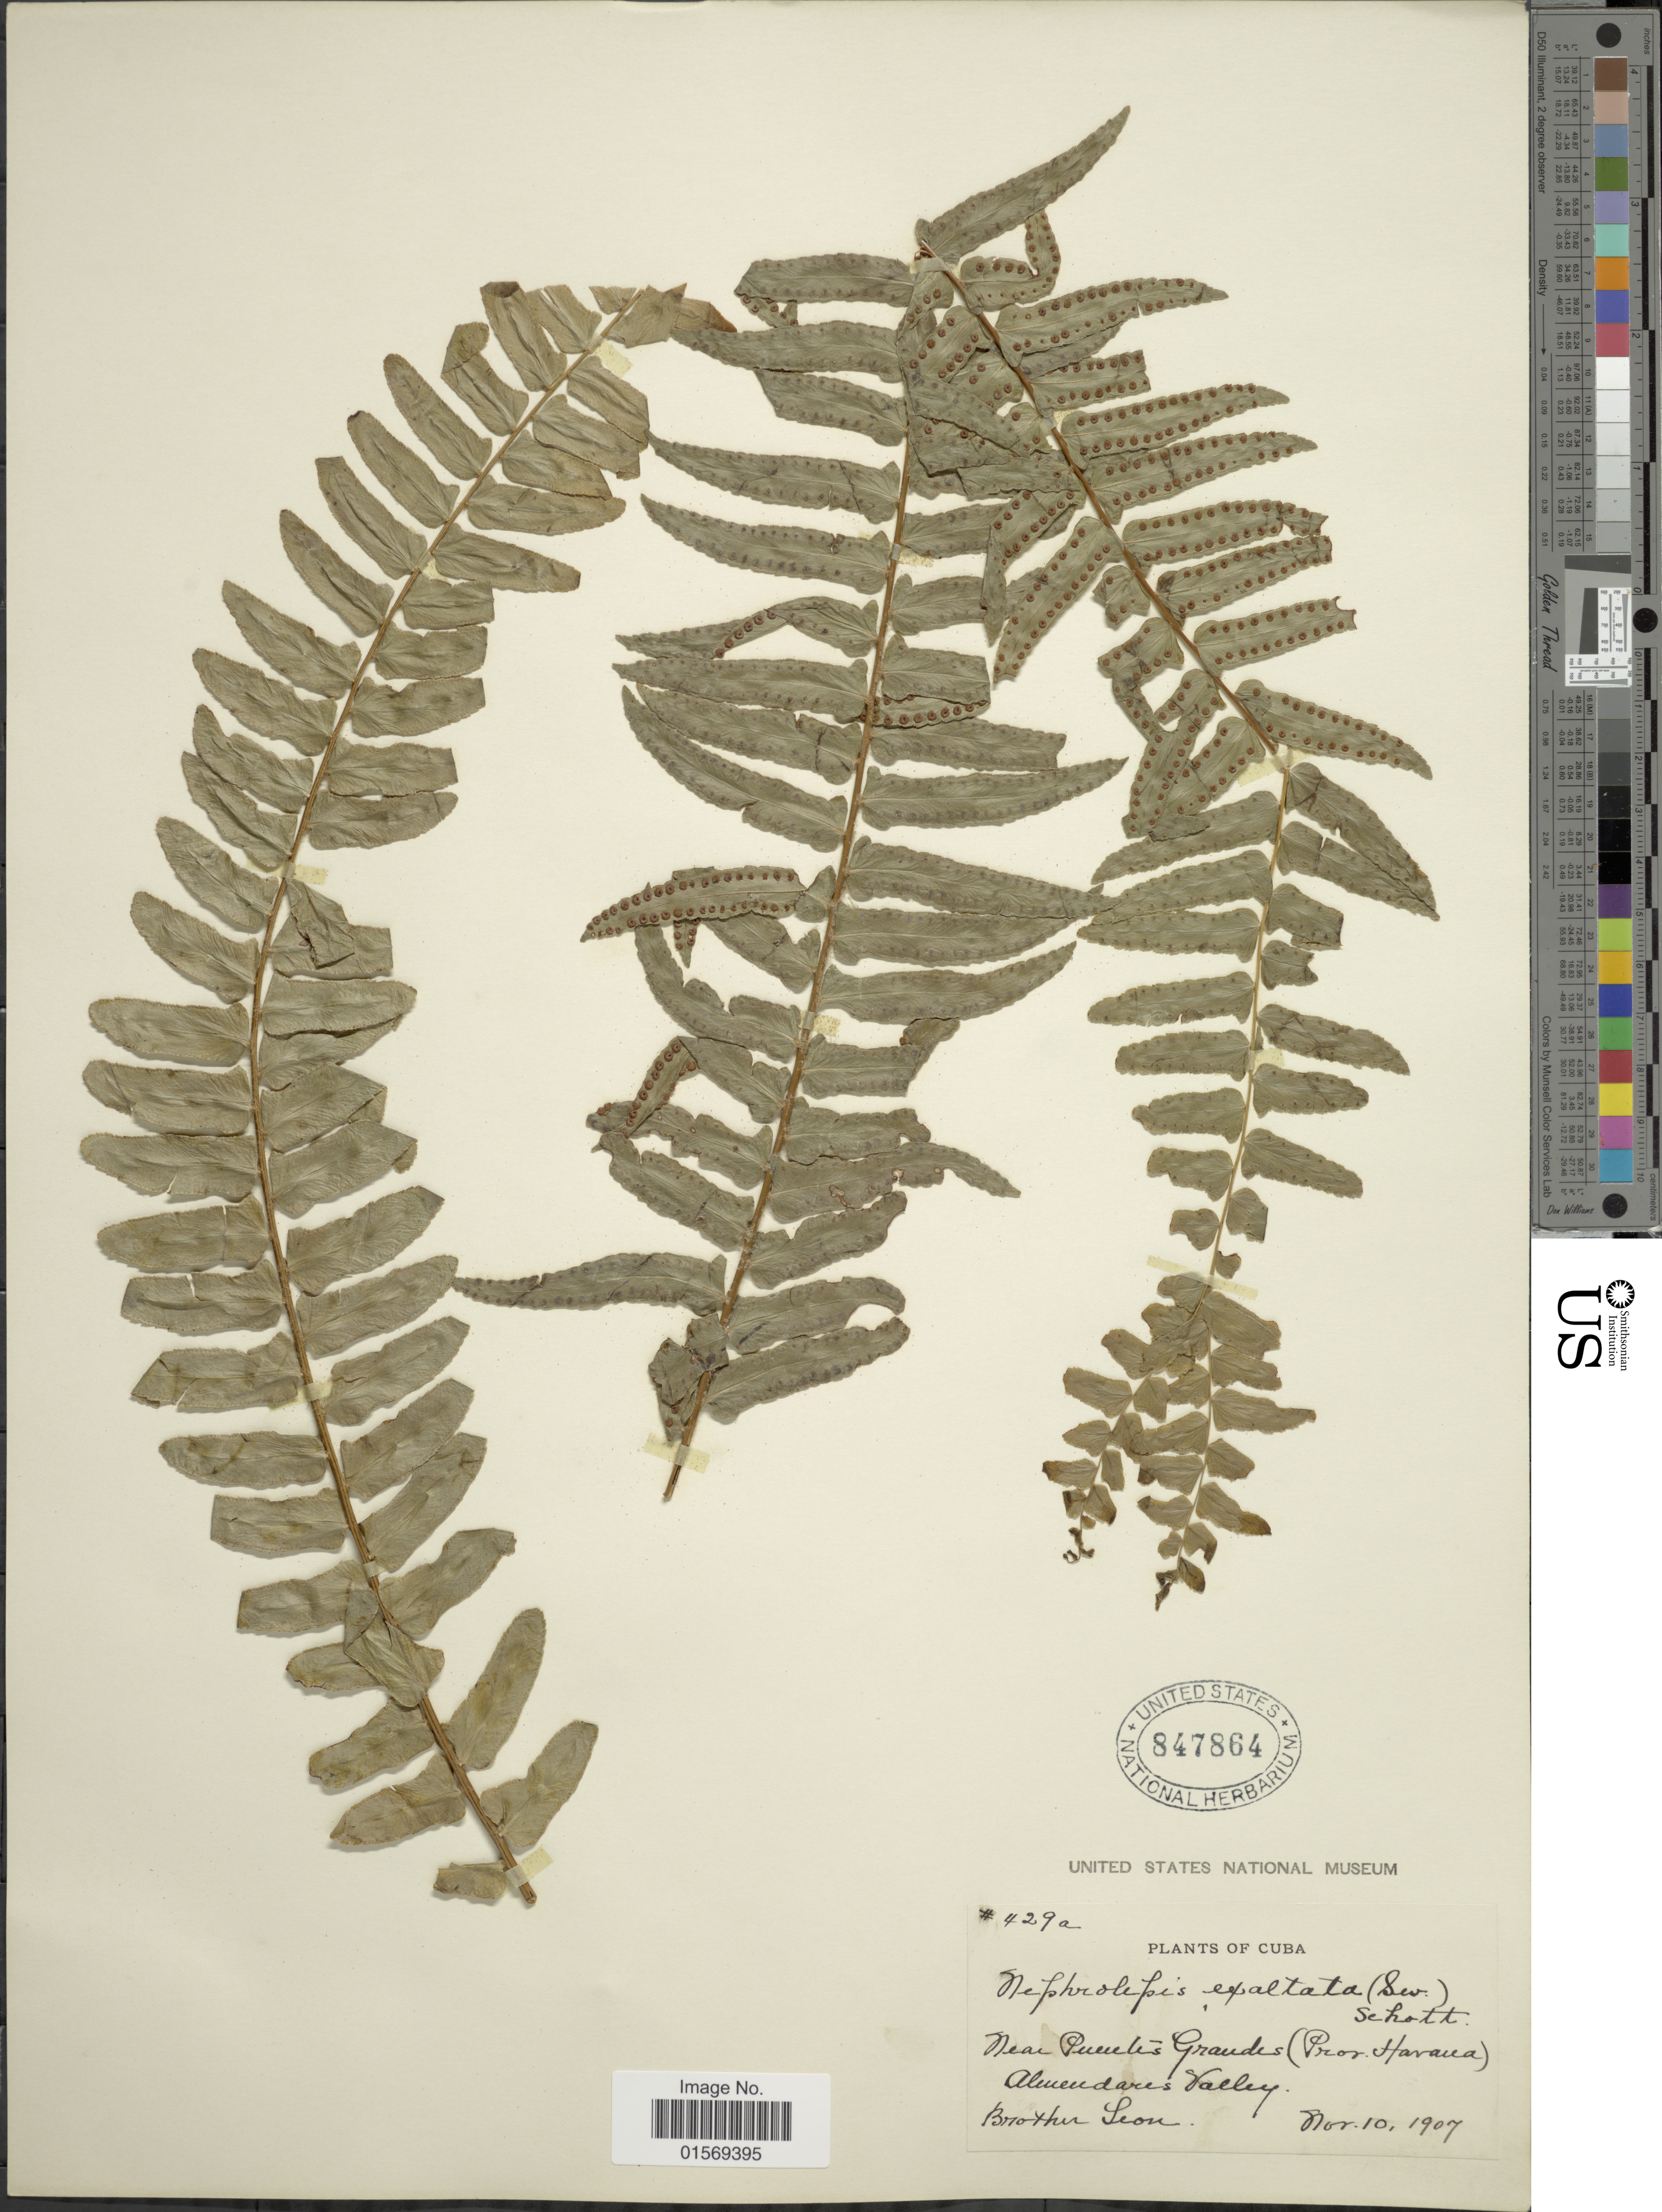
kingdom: Plantae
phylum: Tracheophyta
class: Polypodiopsida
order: Polypodiales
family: Nephrolepidaceae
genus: Nephrolepis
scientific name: Nephrolepis exaltata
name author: (L.) Schott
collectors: Bro. León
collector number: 429a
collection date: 1907-11-10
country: Cuba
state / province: La Habana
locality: Cuba, Near Puentes Grandes (Prov. Havana) Almendares Valley.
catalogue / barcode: US 847864